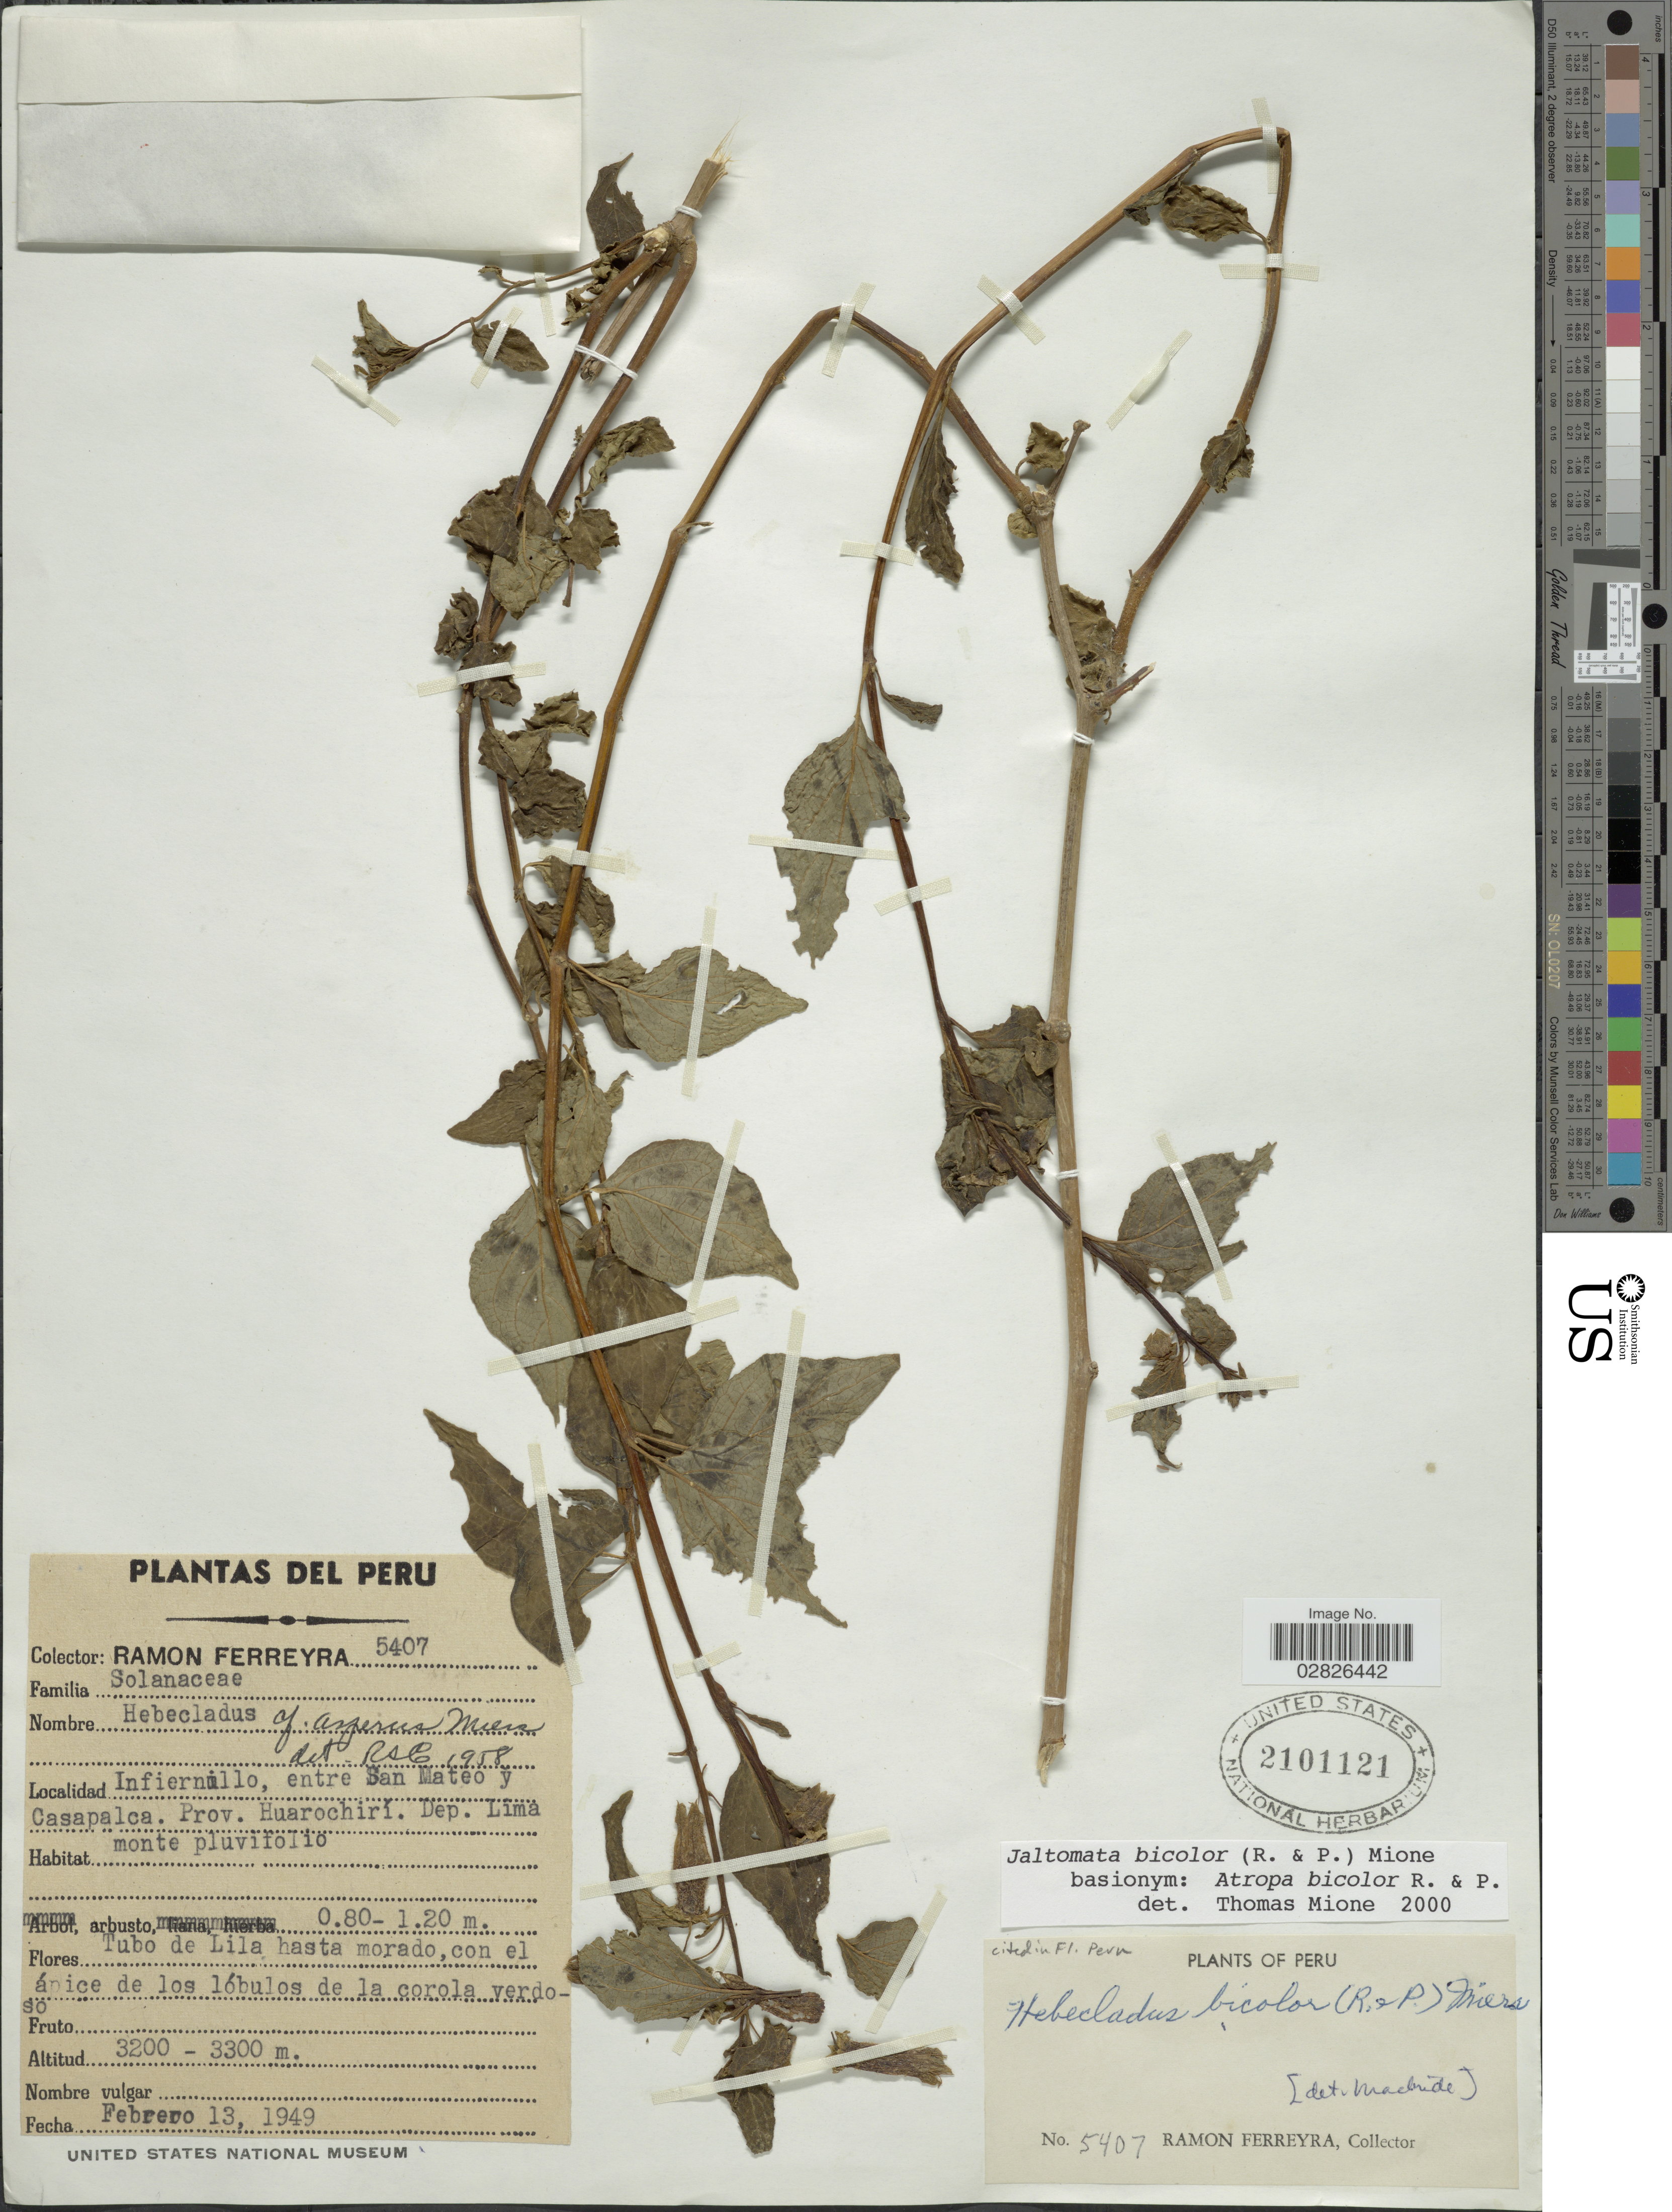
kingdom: Plantae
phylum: Tracheophyta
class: Magnoliopsida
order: Solanales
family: Solanaceae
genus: Jaltomata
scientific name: Jaltomata bicolor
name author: (Ruiz & Pav.) Mione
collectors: R. A. Ferreyra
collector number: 5407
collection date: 1949-02-13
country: Peru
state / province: Lima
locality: Infiernillo, entre San Mateo y Casapalca, Prov. Huarochirí, Dep. Lima.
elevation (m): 3200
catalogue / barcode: US 2101121